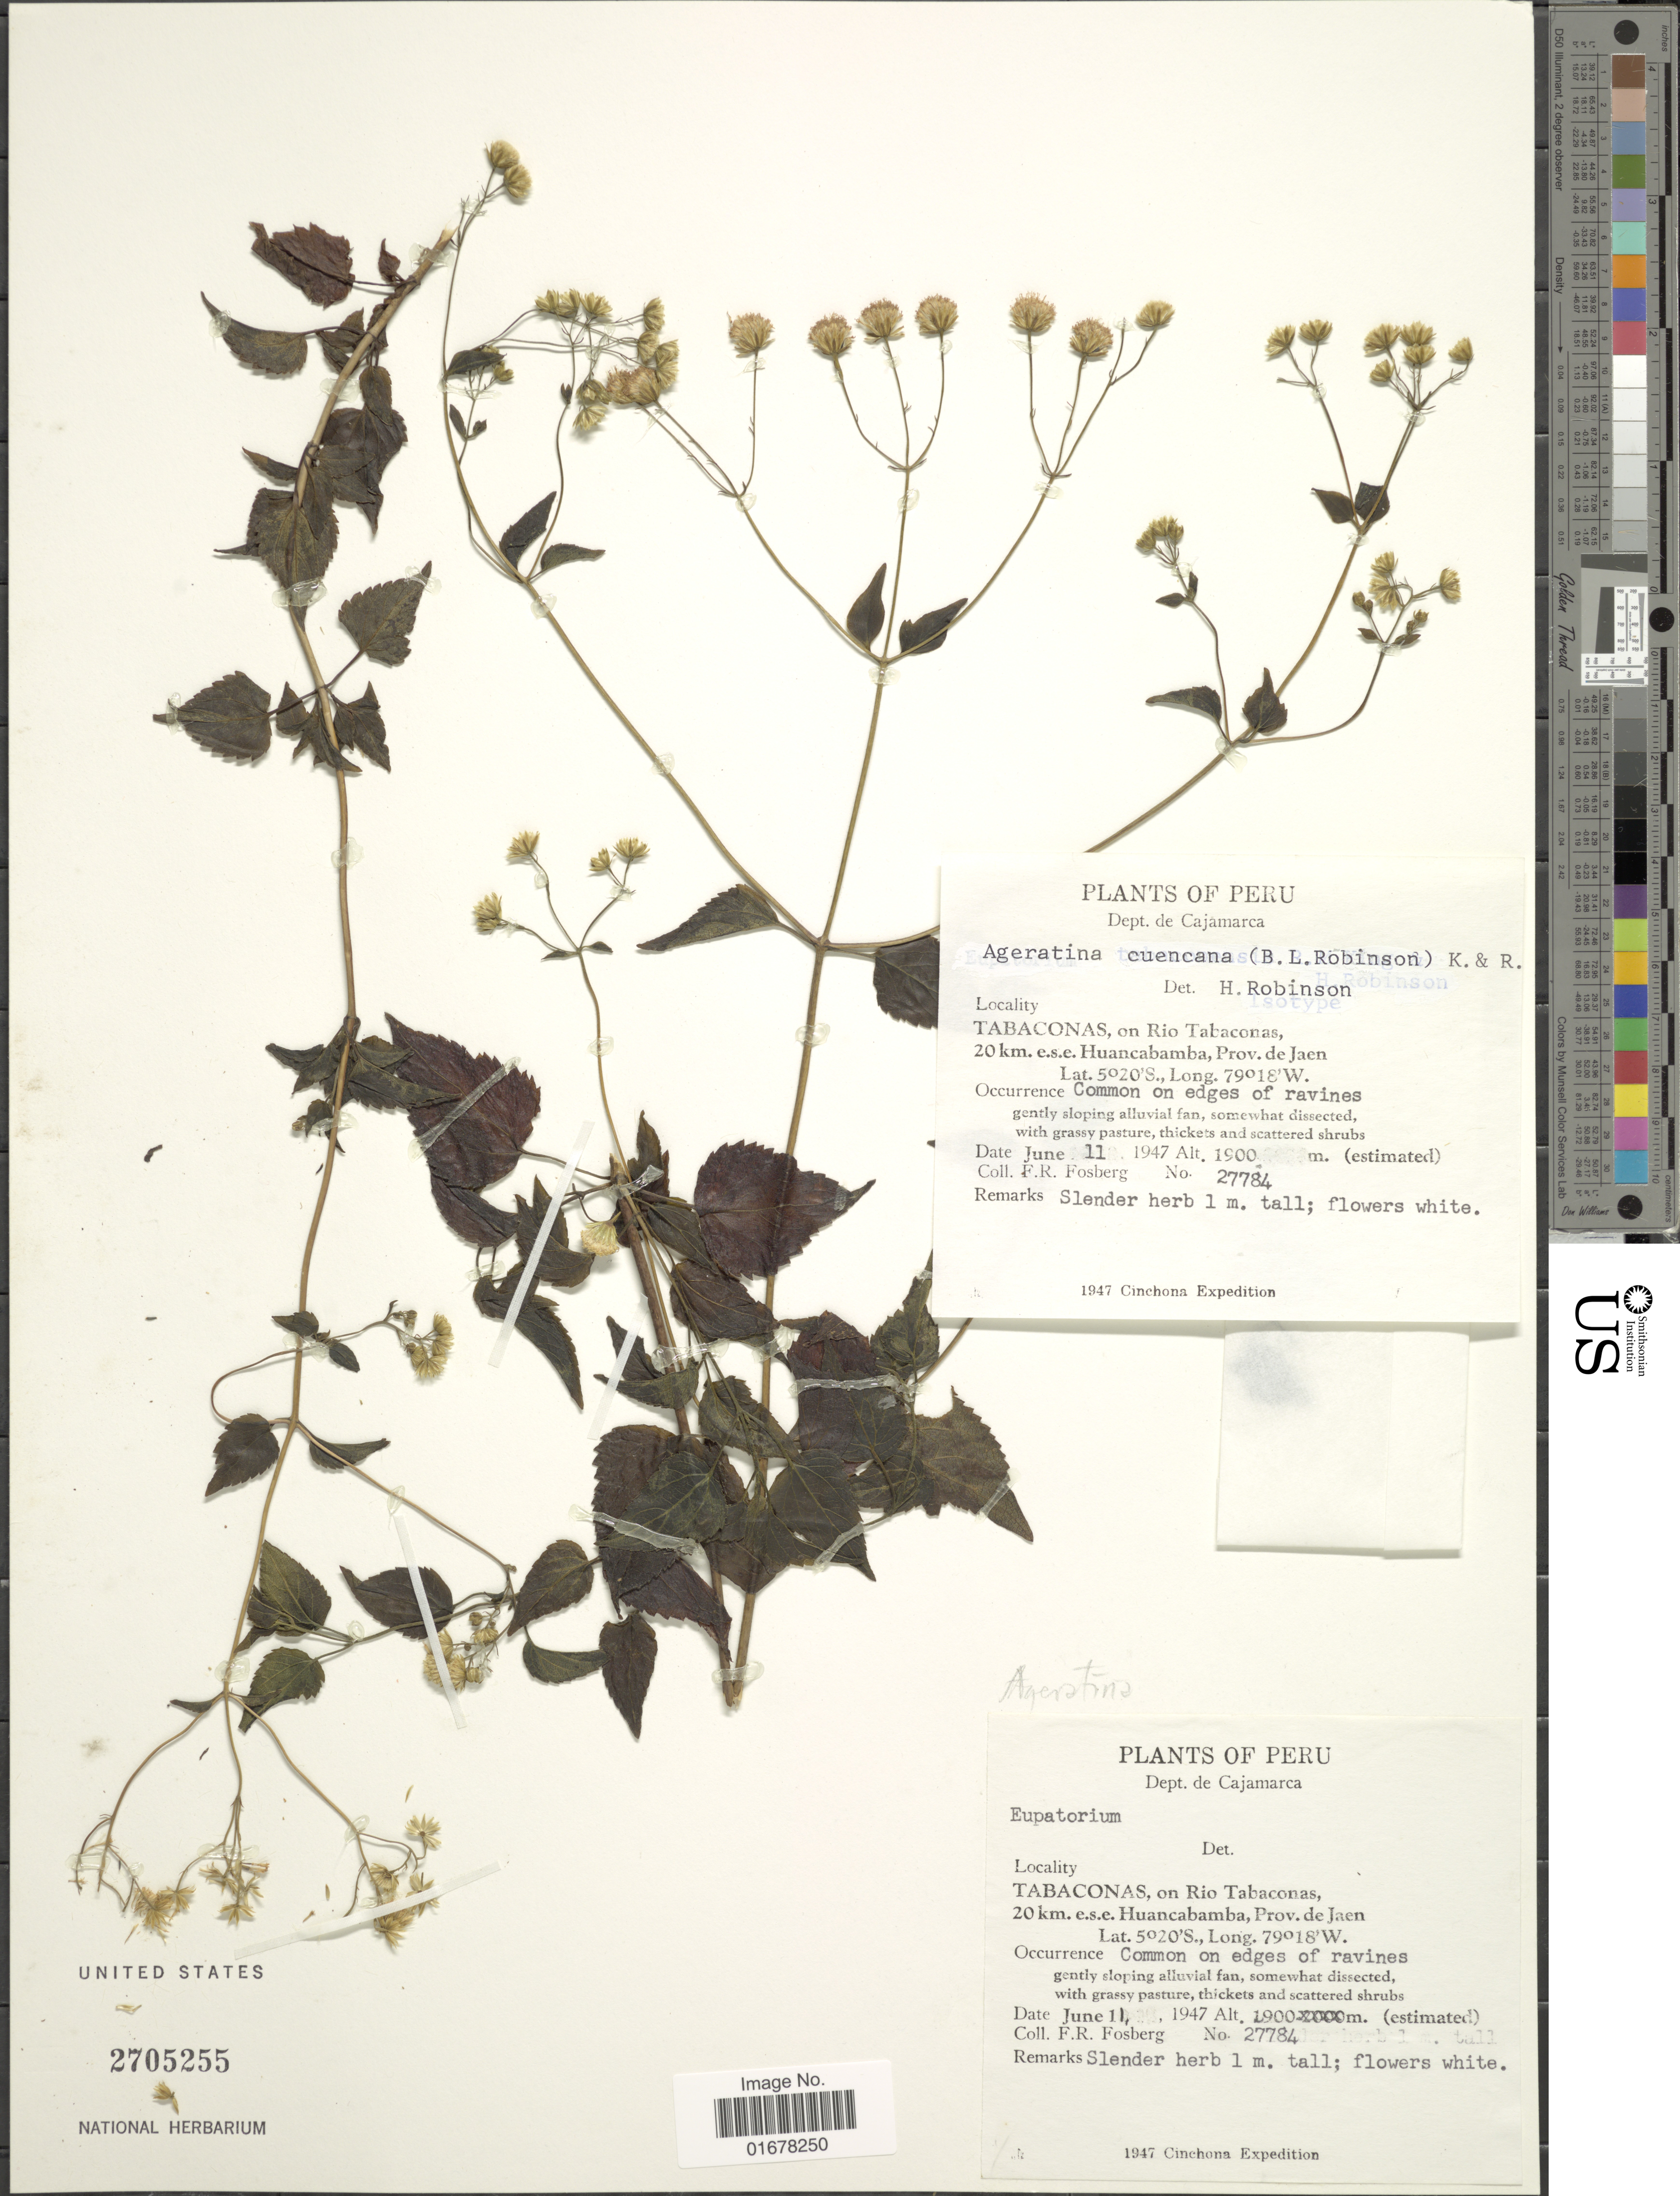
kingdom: Plantae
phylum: Tracheophyta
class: Magnoliopsida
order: Asterales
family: Asteraceae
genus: Ageratina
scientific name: Ageratina choricephaloides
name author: (B.L. Rob.) R.M. King & H. Rob.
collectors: F. R. Fosberg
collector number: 27784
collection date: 1947-06-11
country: Peru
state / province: Cajamarca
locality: Dept. de Cajamarca, Tabaconas, on Rop Tabacopas, 20 km e.s.e. Huancabamba, Prov. de Jaen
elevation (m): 1900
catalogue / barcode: US 2705255